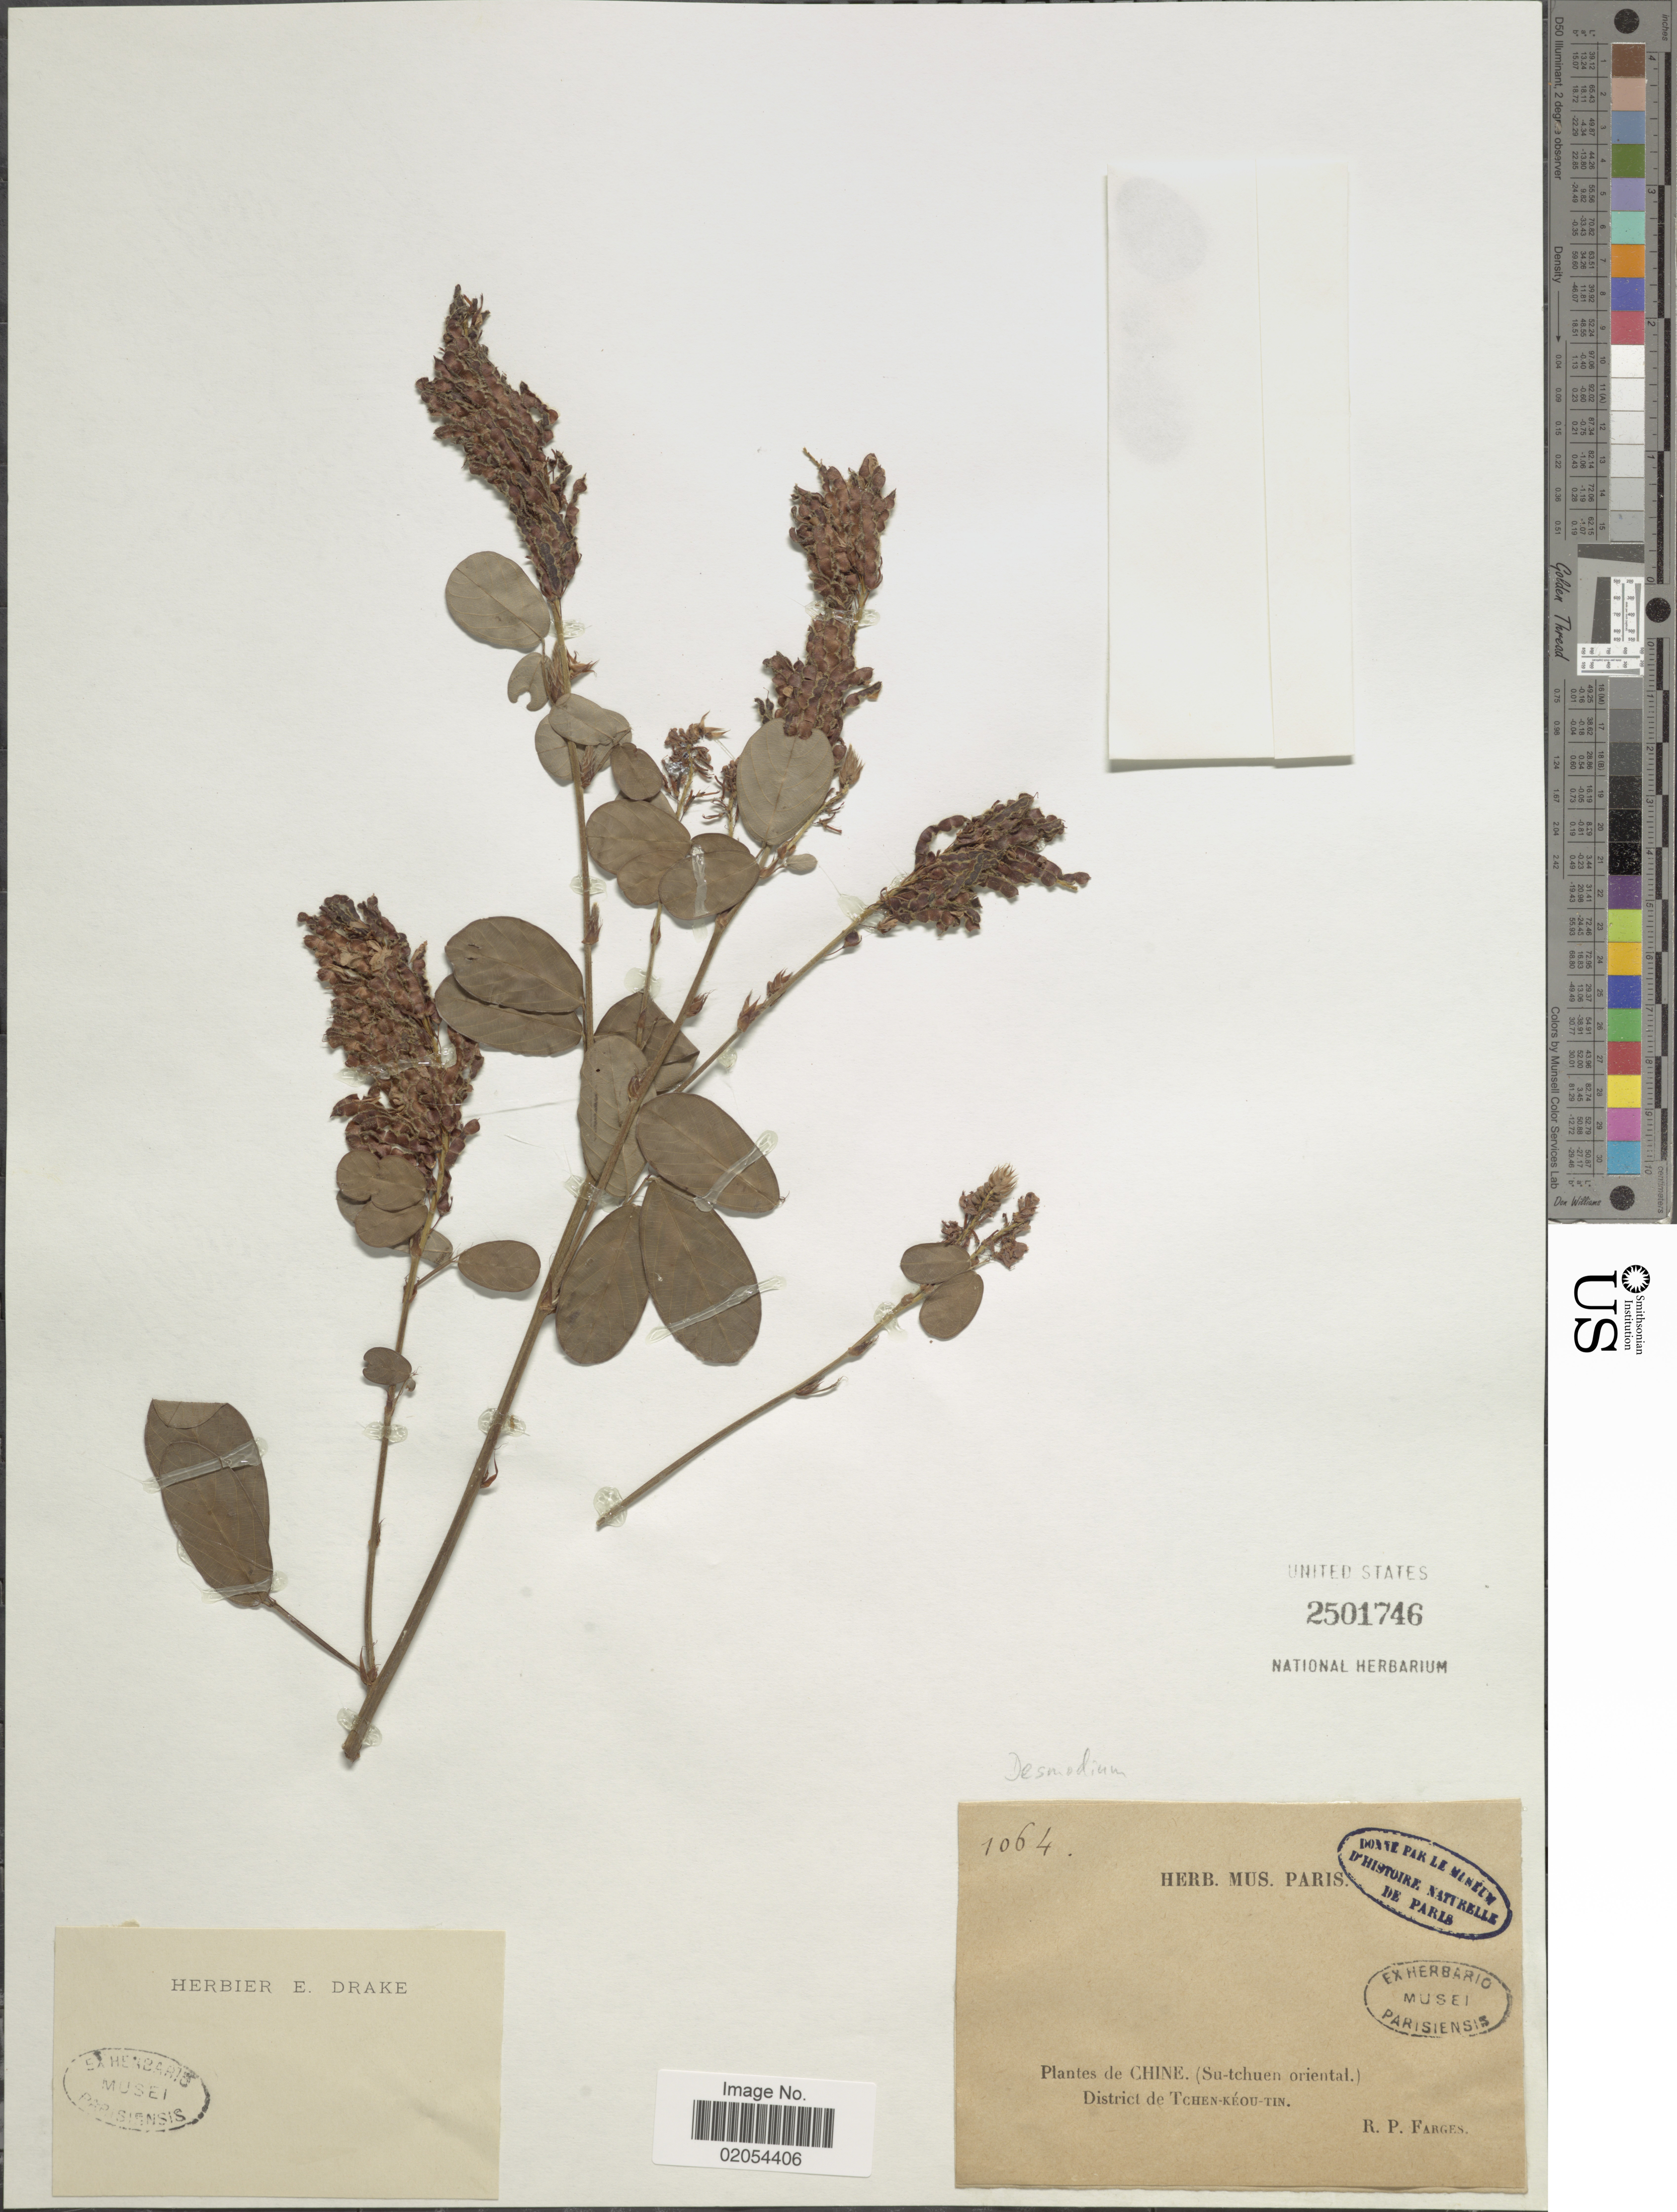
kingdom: Plantae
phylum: Tracheophyta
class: Magnoliopsida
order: Fabales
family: Fabaceae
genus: Grona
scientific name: Grona heterocarpos var. strigosa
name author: (Meeuwen) H. Ohashi & K. Ohashi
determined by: Strong, Mark T., (BOT), Smithsonian Institution - National Museum of Natural History (UNITED STATES)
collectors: R. Farges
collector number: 1064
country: China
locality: (Su-tchuen oriental), District de Tchen-Keou-Tin)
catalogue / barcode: US 2501746